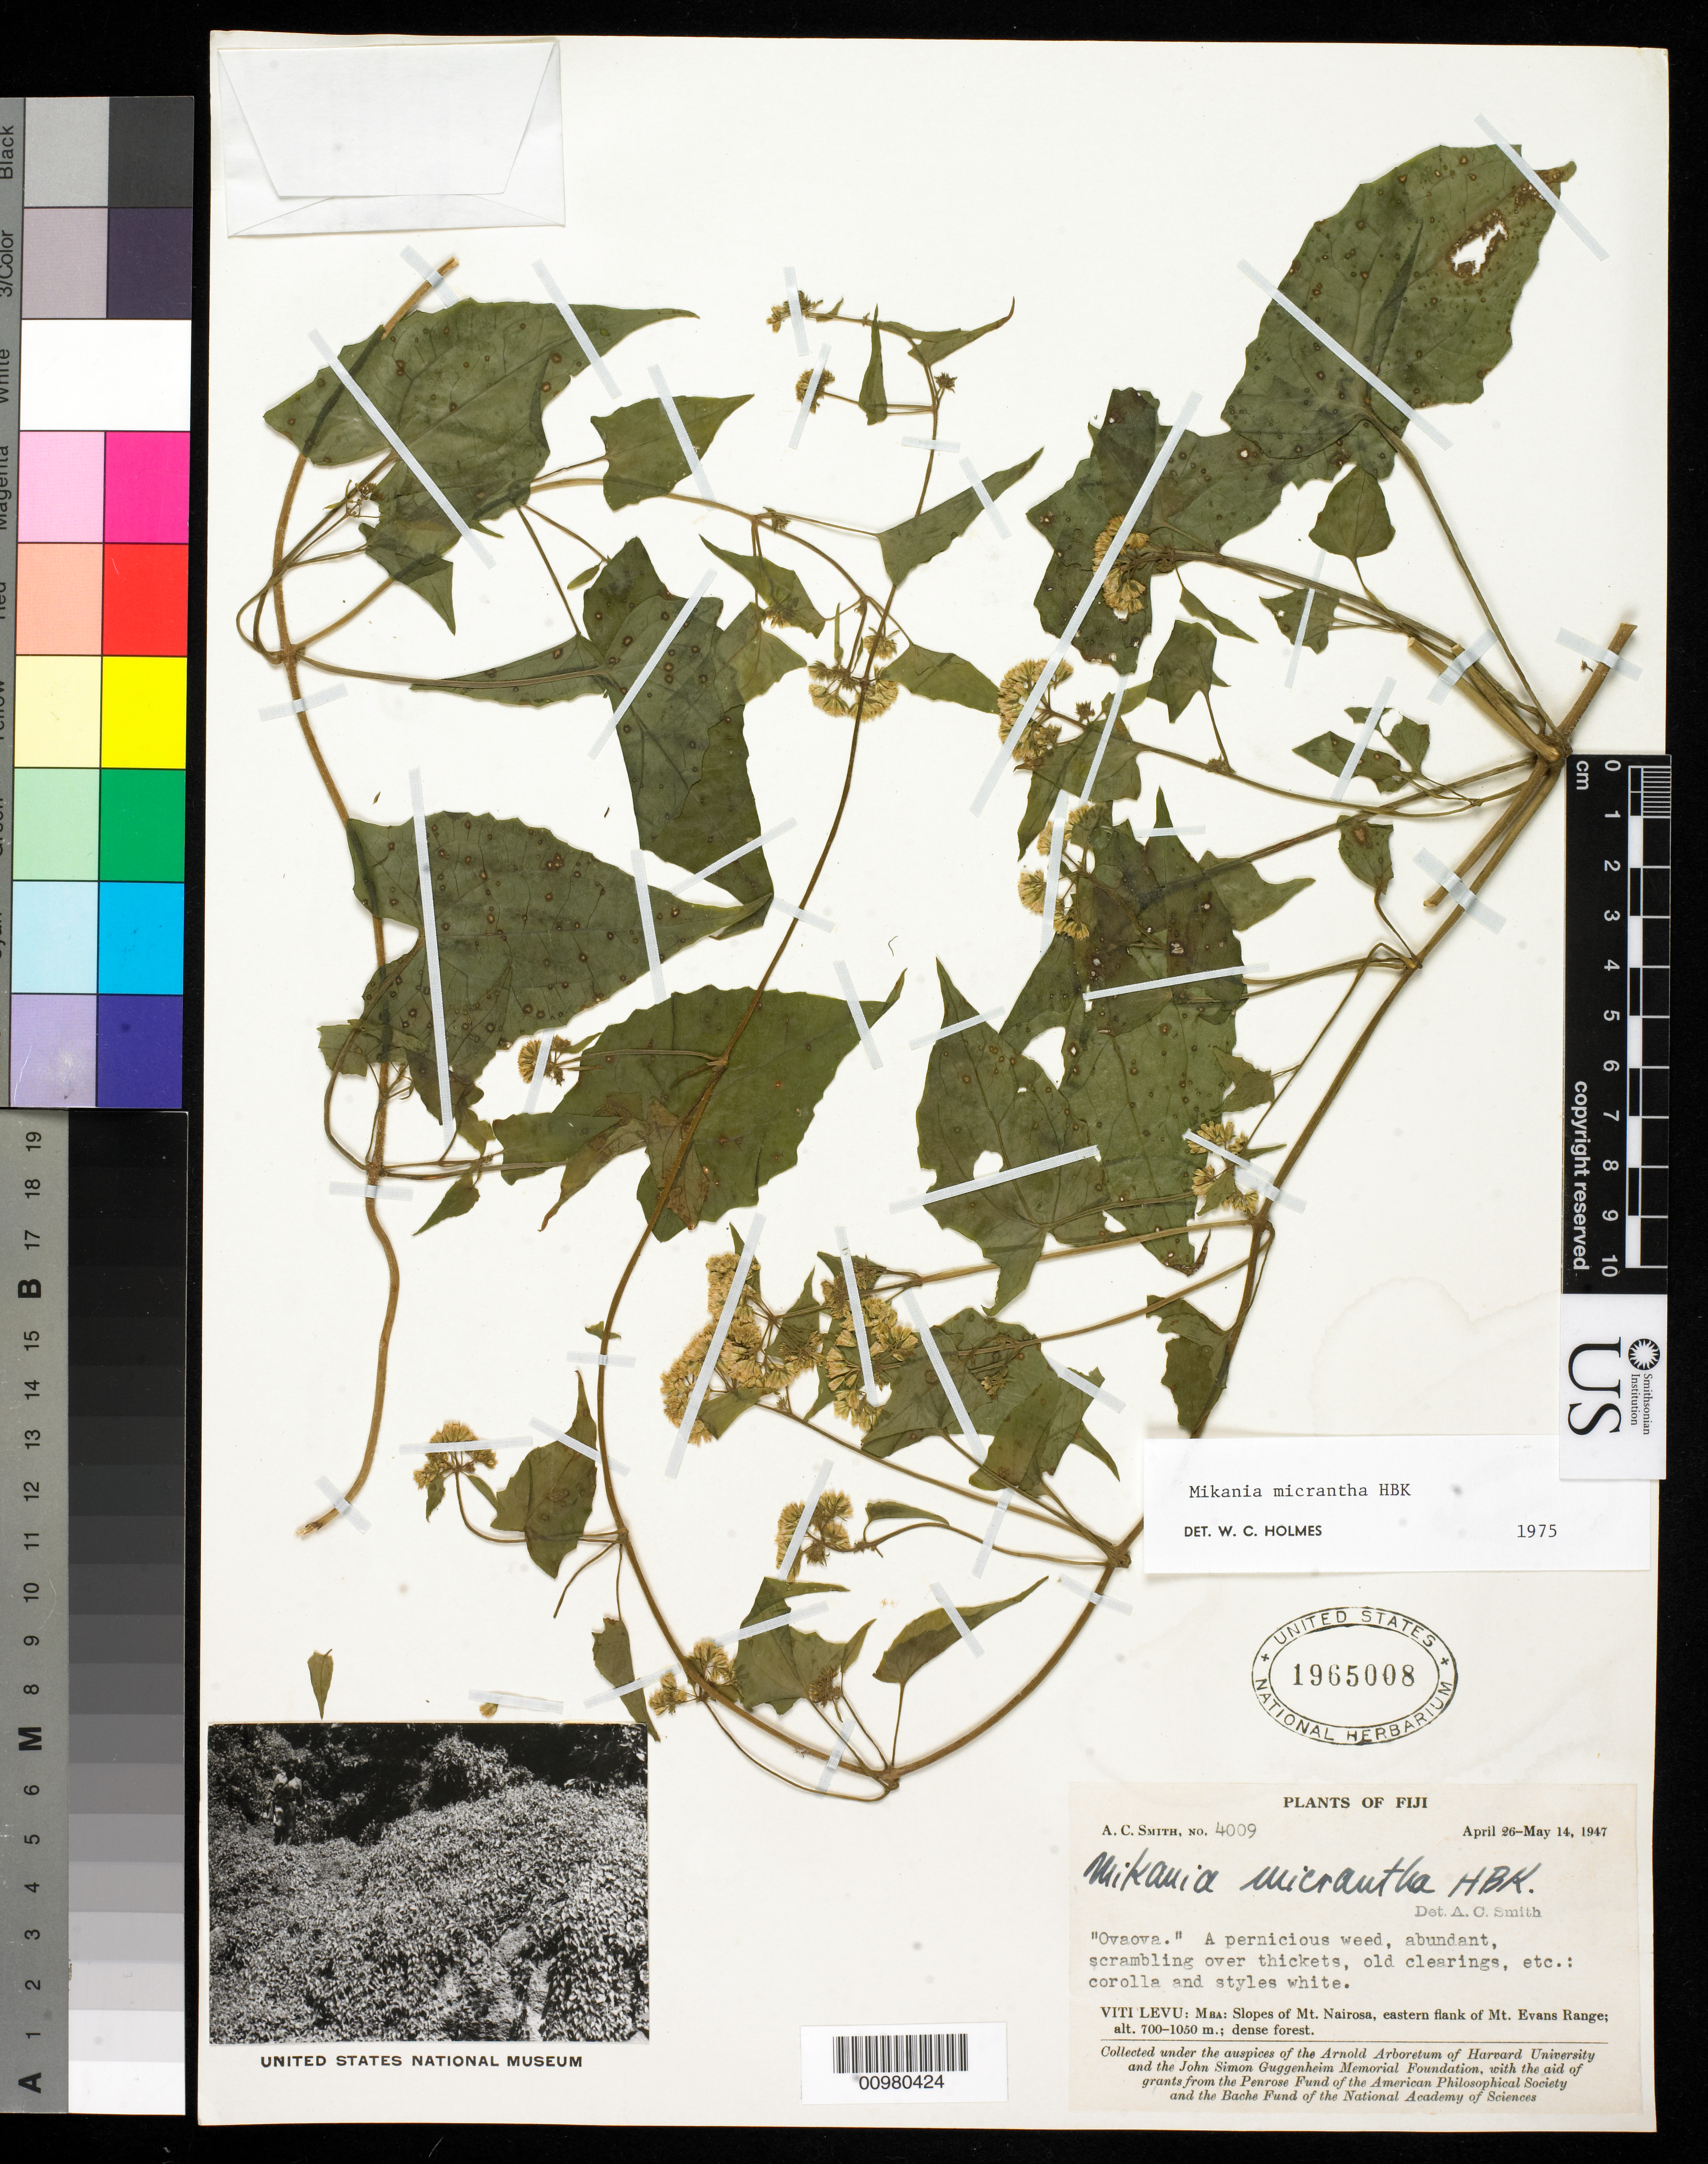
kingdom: Plantae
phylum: Tracheophyta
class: Magnoliopsida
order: Asterales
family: Asteraceae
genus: Mikania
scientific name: Mikania micrantha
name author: Kunth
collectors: C. A. Smith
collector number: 4009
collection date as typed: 26 Apr 1947 to 14 May 1947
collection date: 1947-04-26/1947-05-14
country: Fiji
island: Viti Levu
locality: Mba, slopes of Mt. Nairosa, eastern flank of Mt. Evans Range. Dense forest.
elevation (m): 700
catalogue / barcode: US 1965008